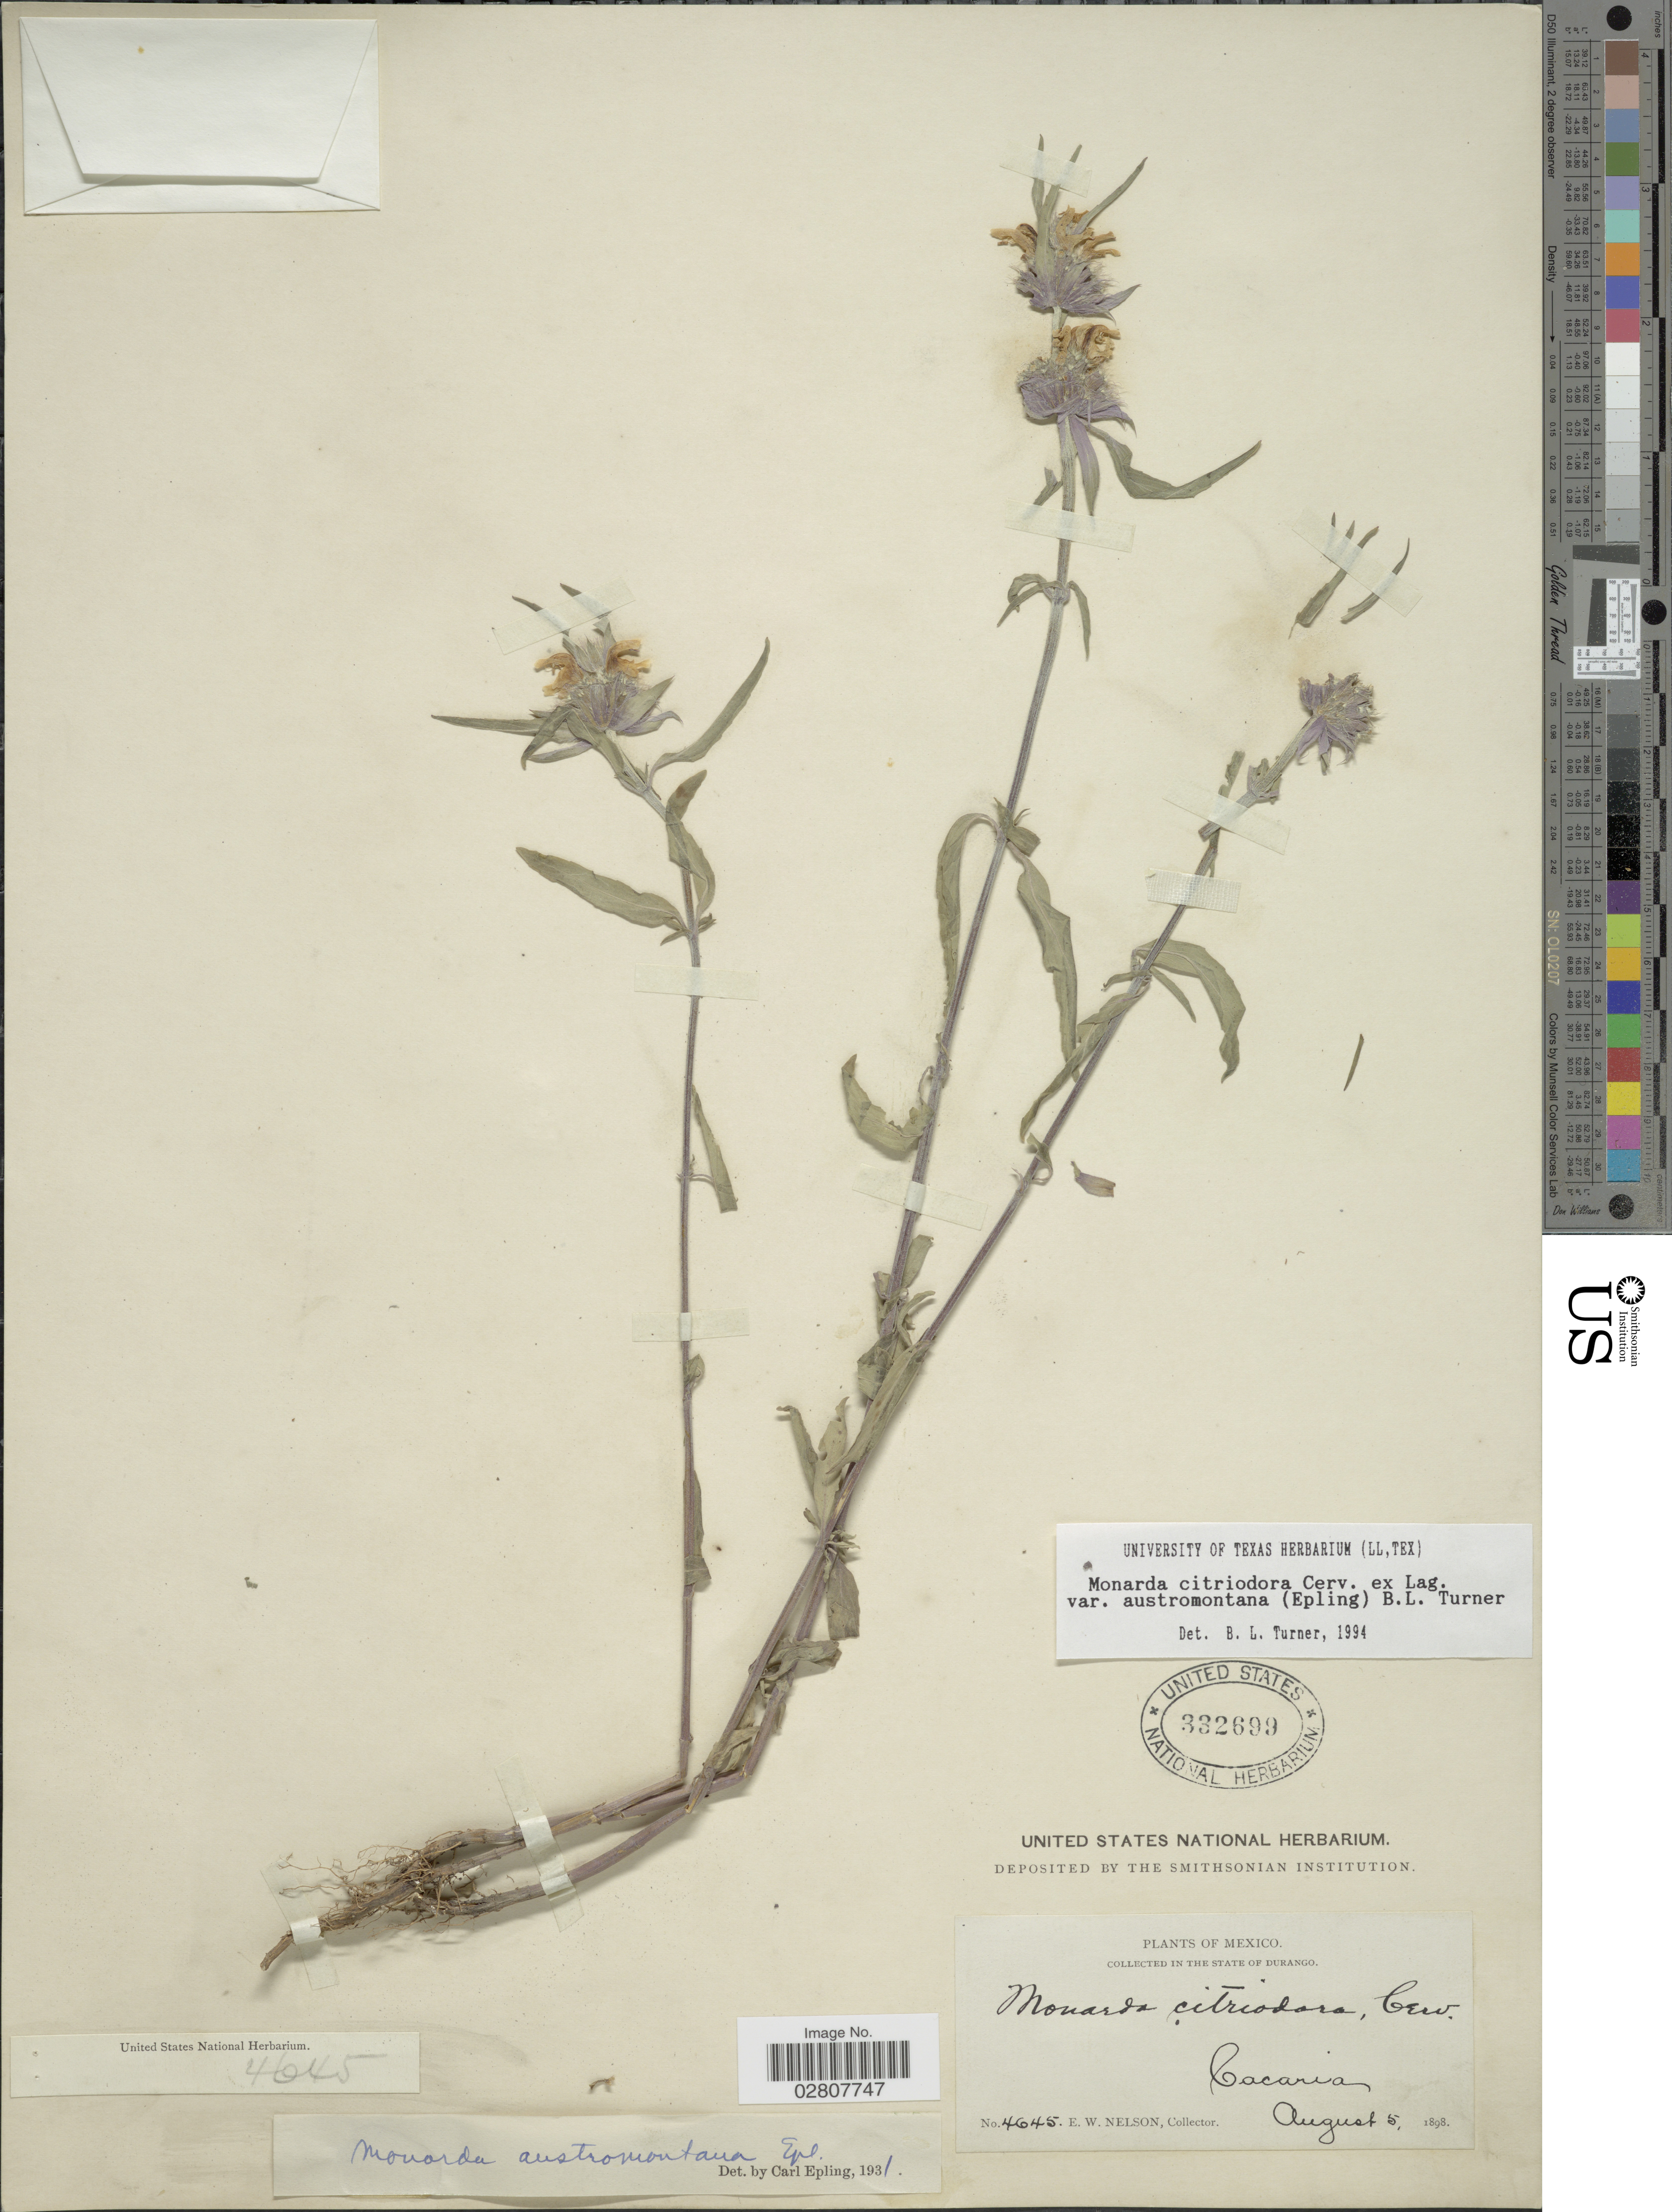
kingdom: Plantae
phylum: Tracheophyta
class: Magnoliopsida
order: Lamiales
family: Lamiaceae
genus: Monarda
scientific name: Monarda citriodora var. austromontana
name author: (Epling) B.L. Turner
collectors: E. W. Nelson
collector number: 4645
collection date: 1898-08-05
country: Mexico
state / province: Durango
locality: Cacarias.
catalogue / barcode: US 332699